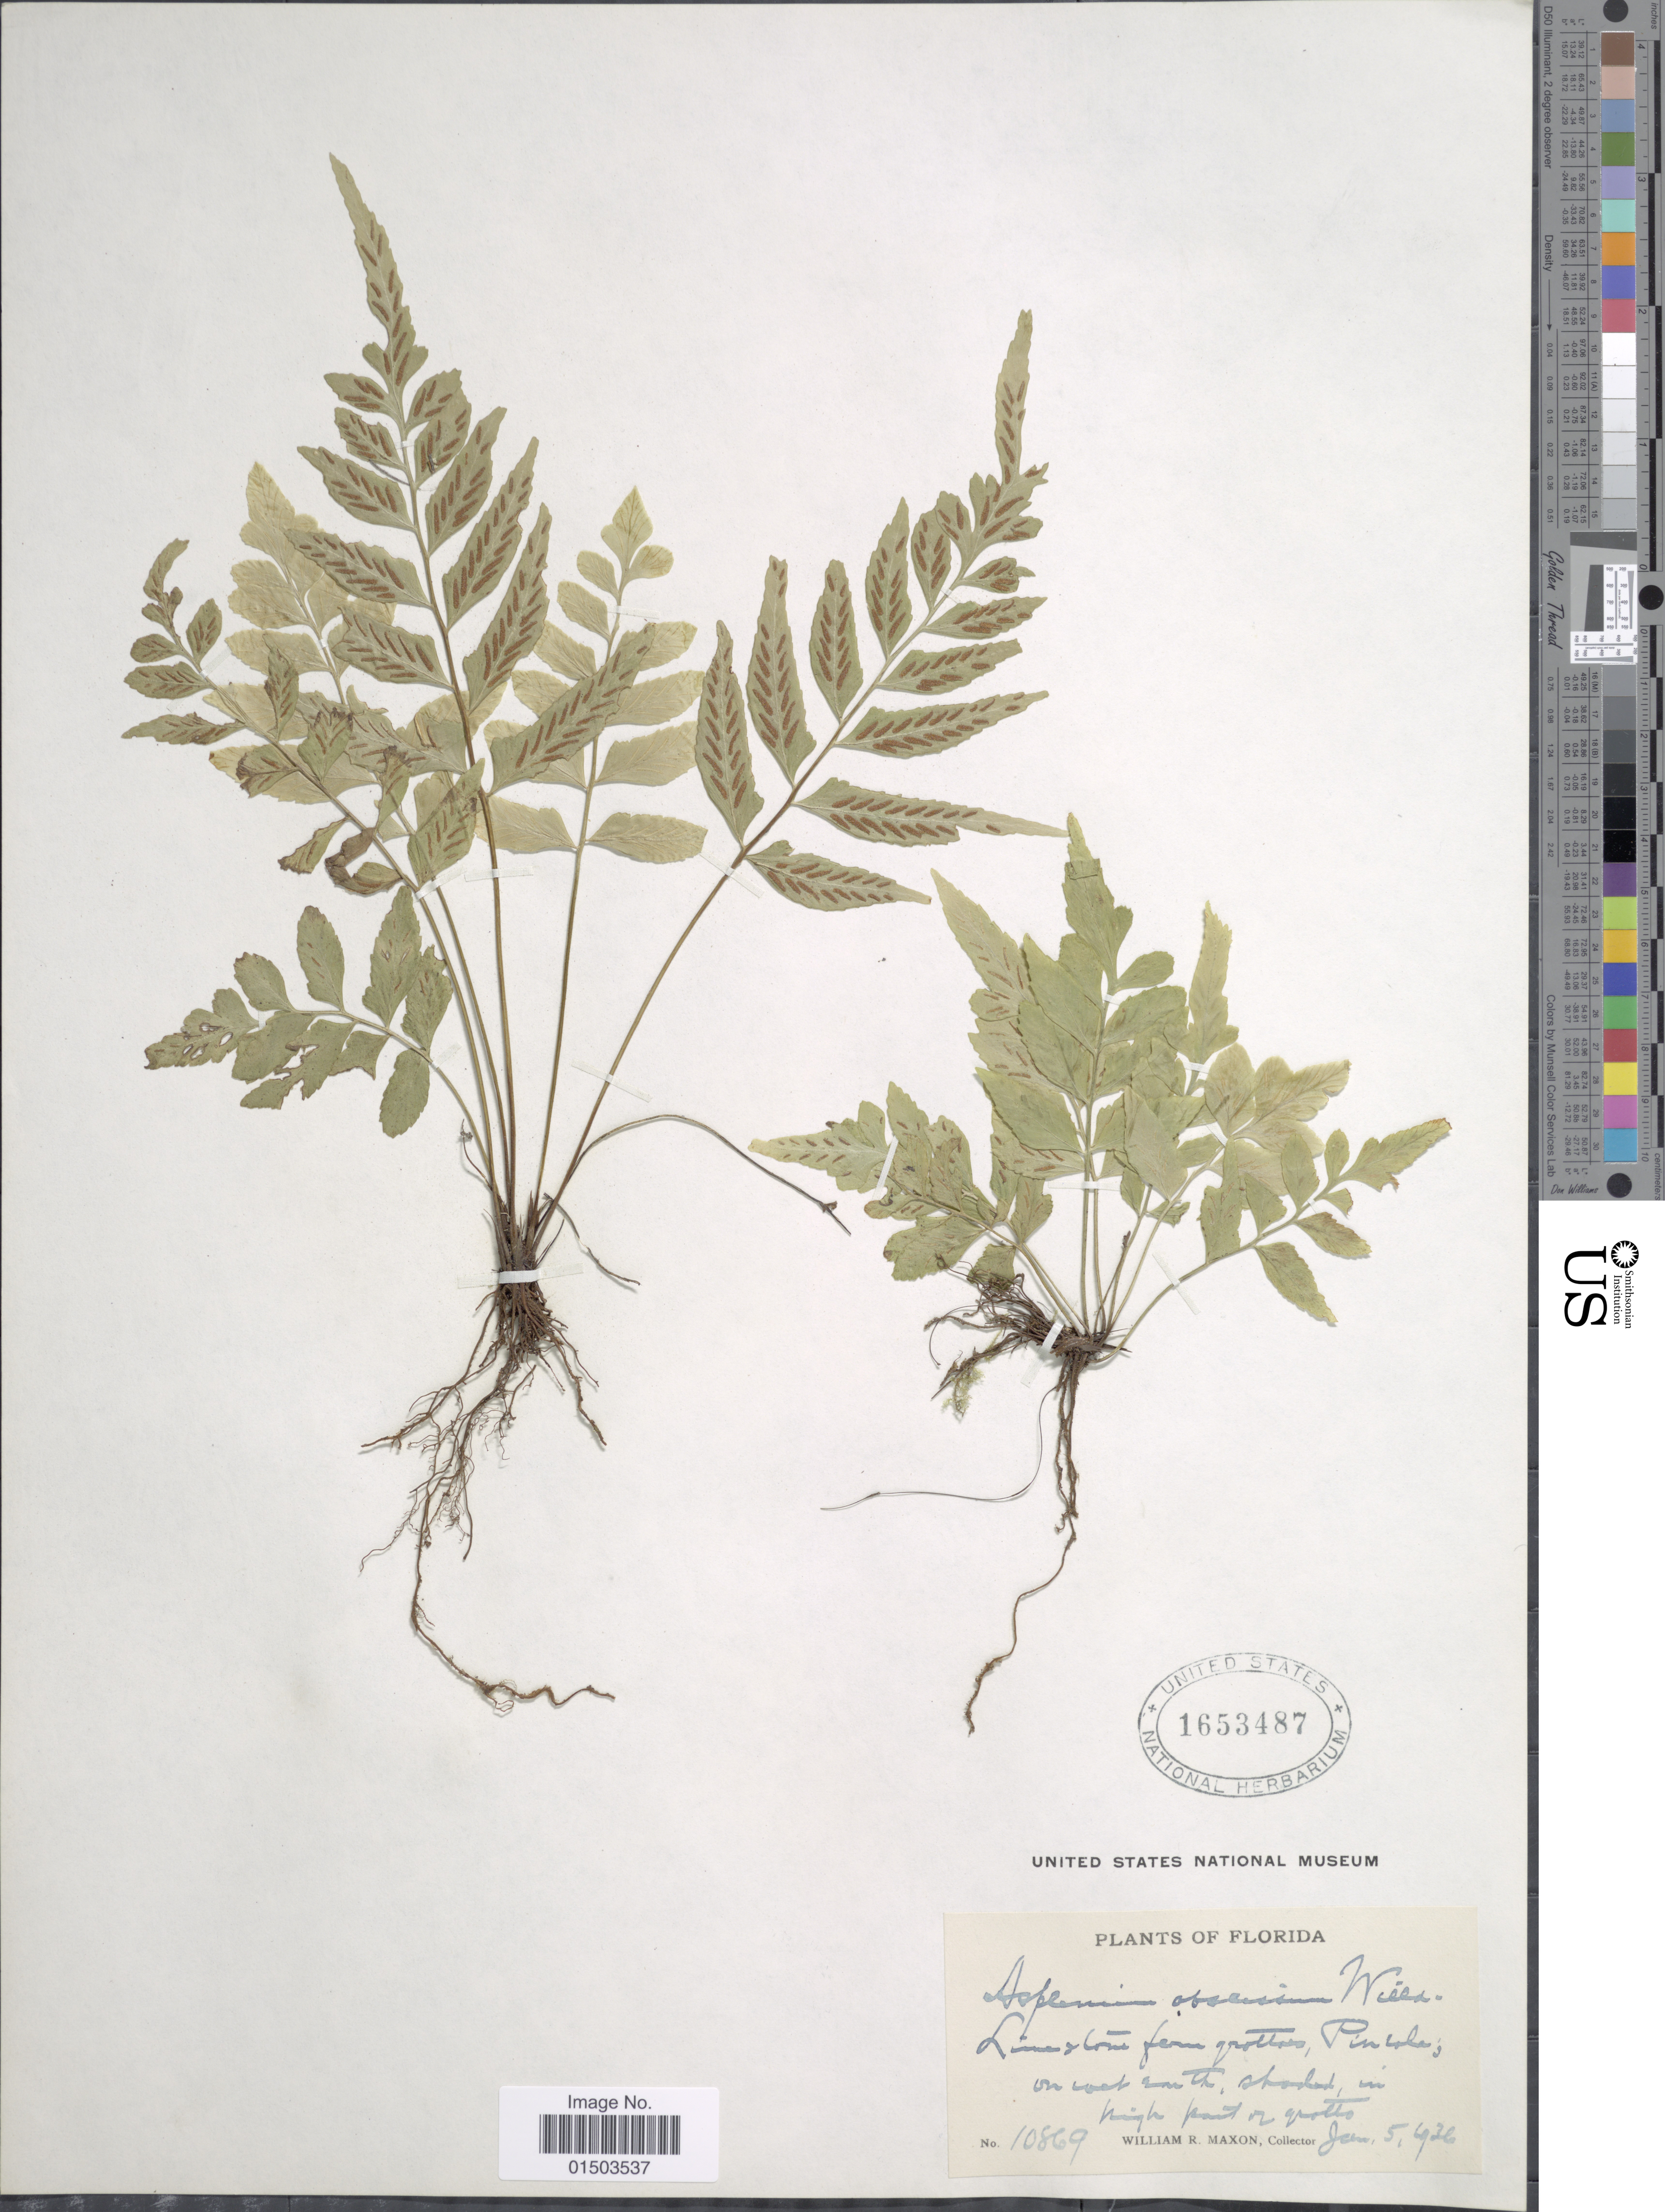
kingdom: Plantae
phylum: Tracheophyta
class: Polypodiopsida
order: Polypodiales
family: Aspleniaceae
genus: Asplenium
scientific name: Asplenium abscissum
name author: Willd.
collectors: W. R. Maxon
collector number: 10869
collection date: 1936-01-05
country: United States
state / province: Florida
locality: Florida. Limestone fern Grottoes, Pineola.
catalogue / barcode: US 1653487